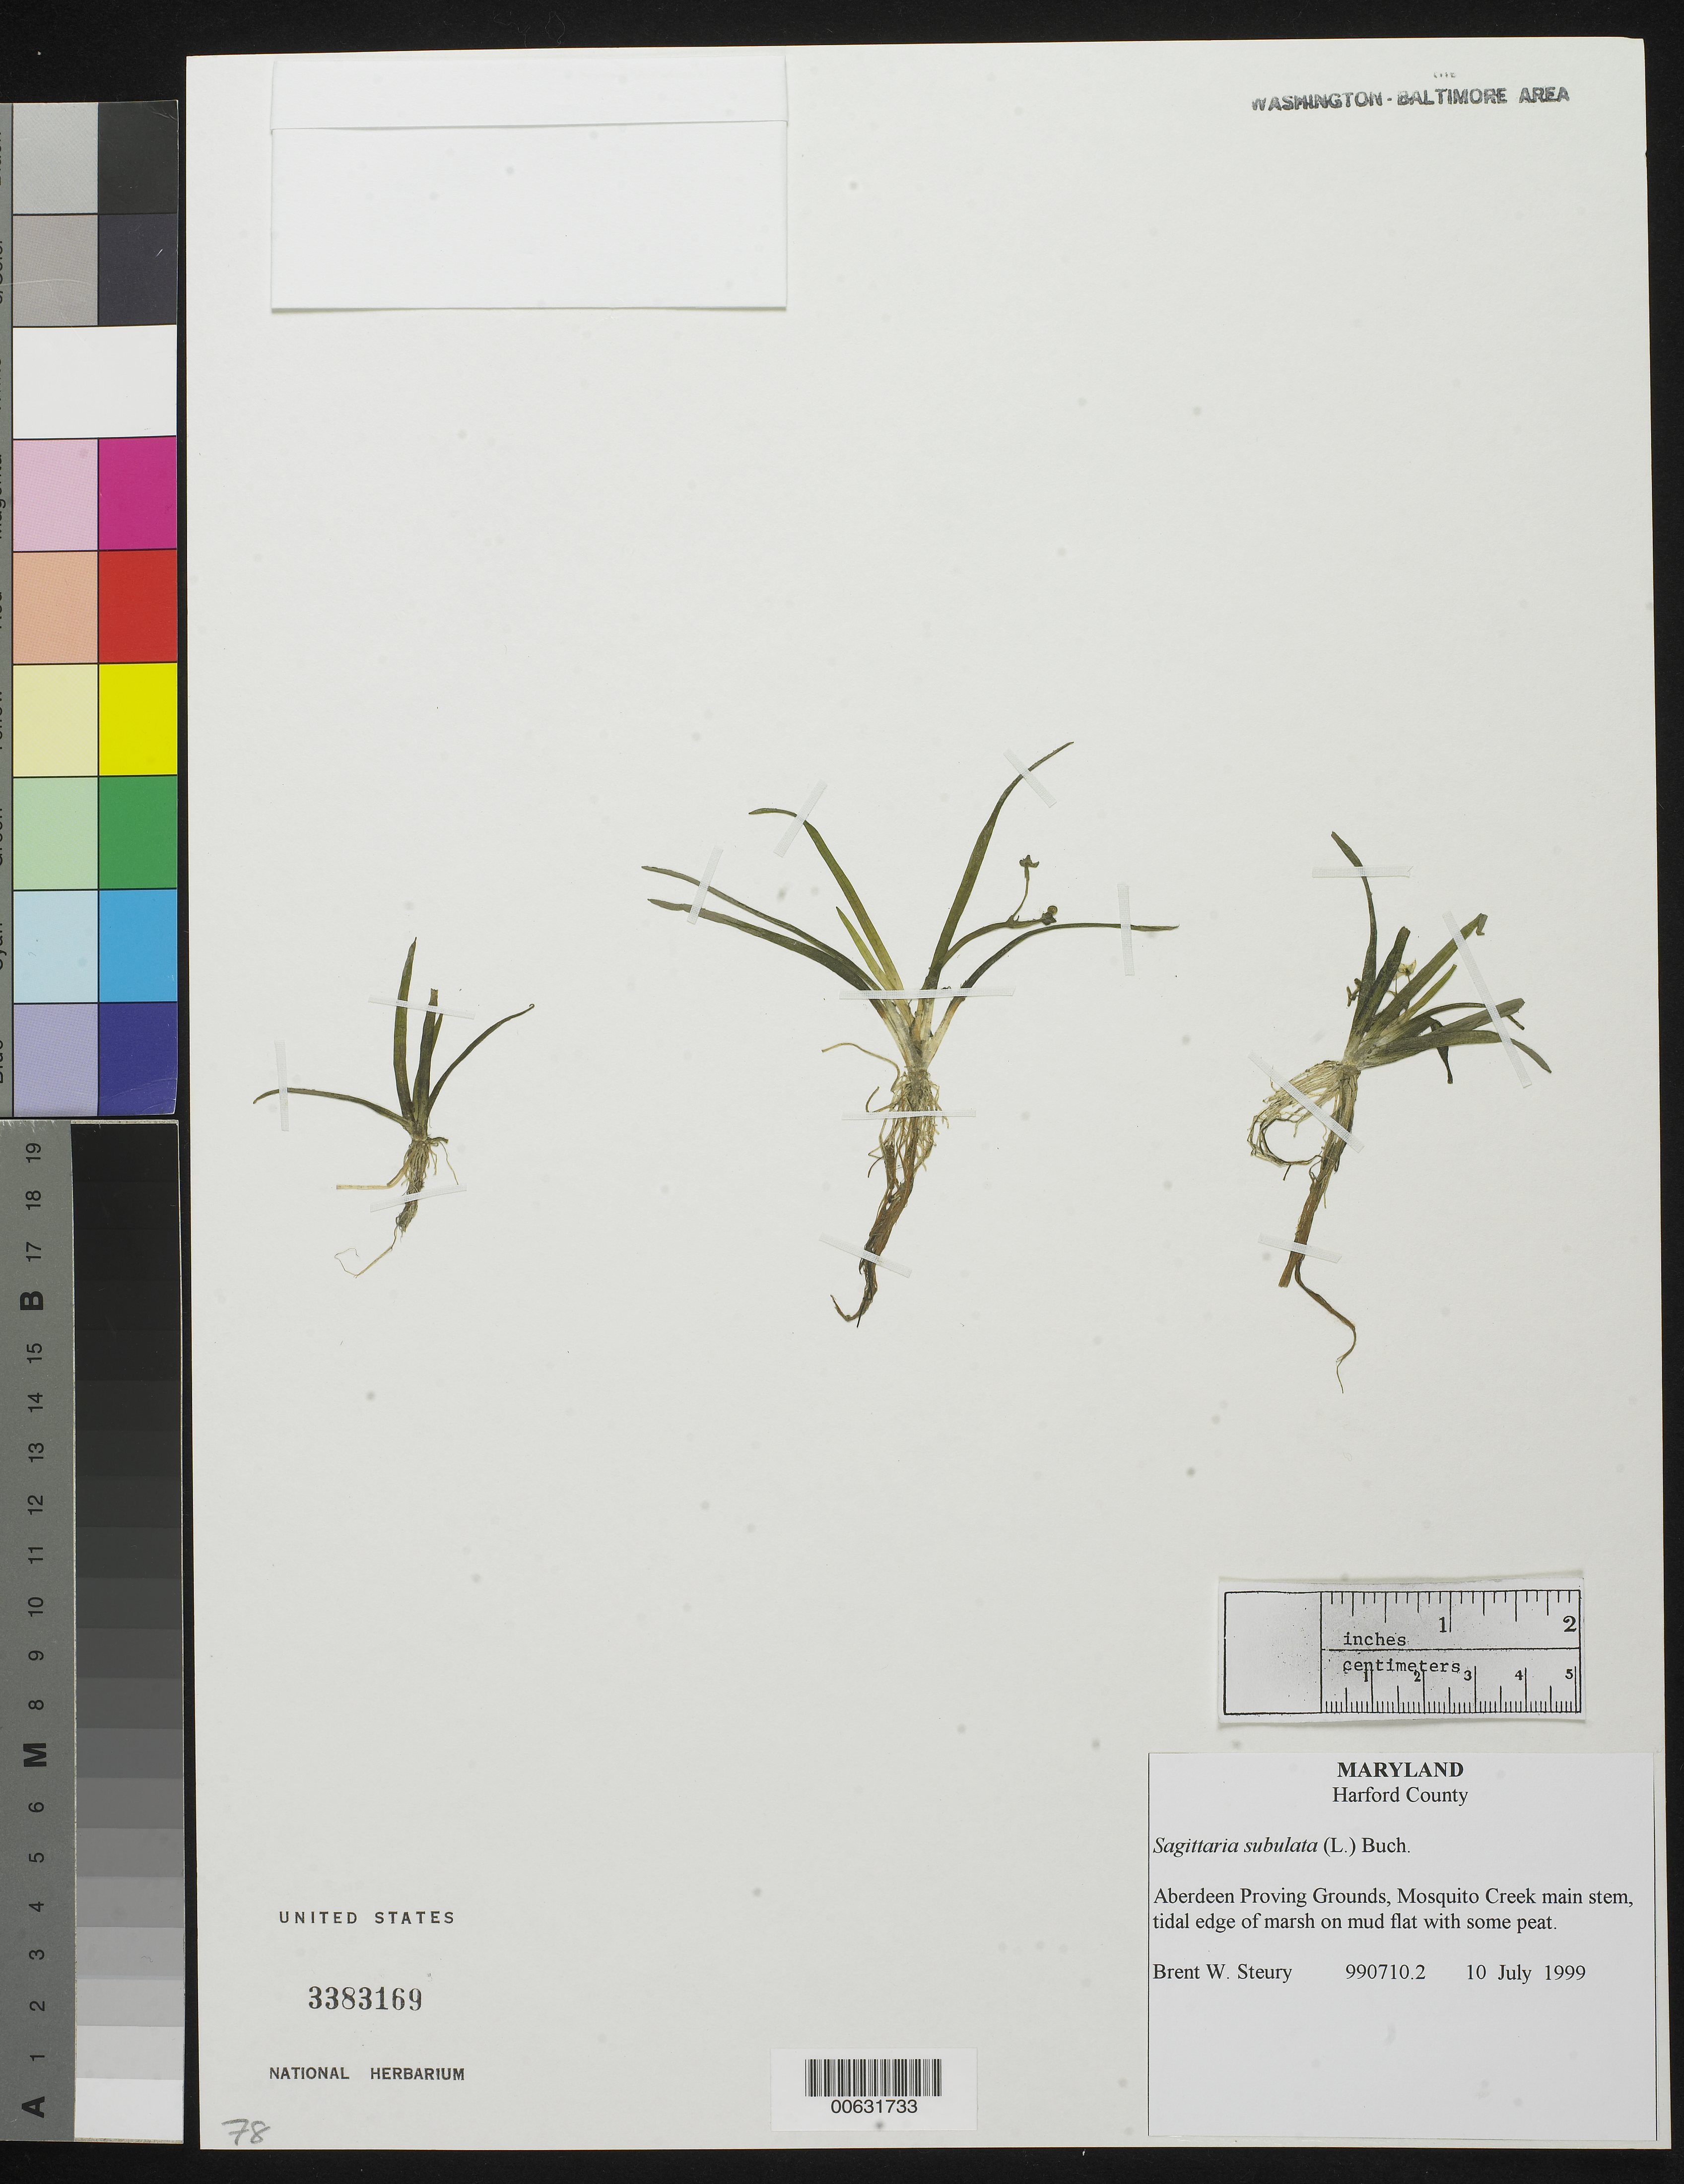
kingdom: Plantae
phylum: Tracheophyta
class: Liliopsida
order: Alismatales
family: Alismataceae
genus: Sagittaria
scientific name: Sagittaria subulata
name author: (L.) Buchenau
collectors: B. Steury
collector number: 990710.2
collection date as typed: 10 Jul 1999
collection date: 1999-07-10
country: United States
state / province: Maryland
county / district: Harford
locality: Aberdeen Proving Grounds, Mosquito Creek main stem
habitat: Tidal edge of marsh on mud flat with some peat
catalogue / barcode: US 3383169